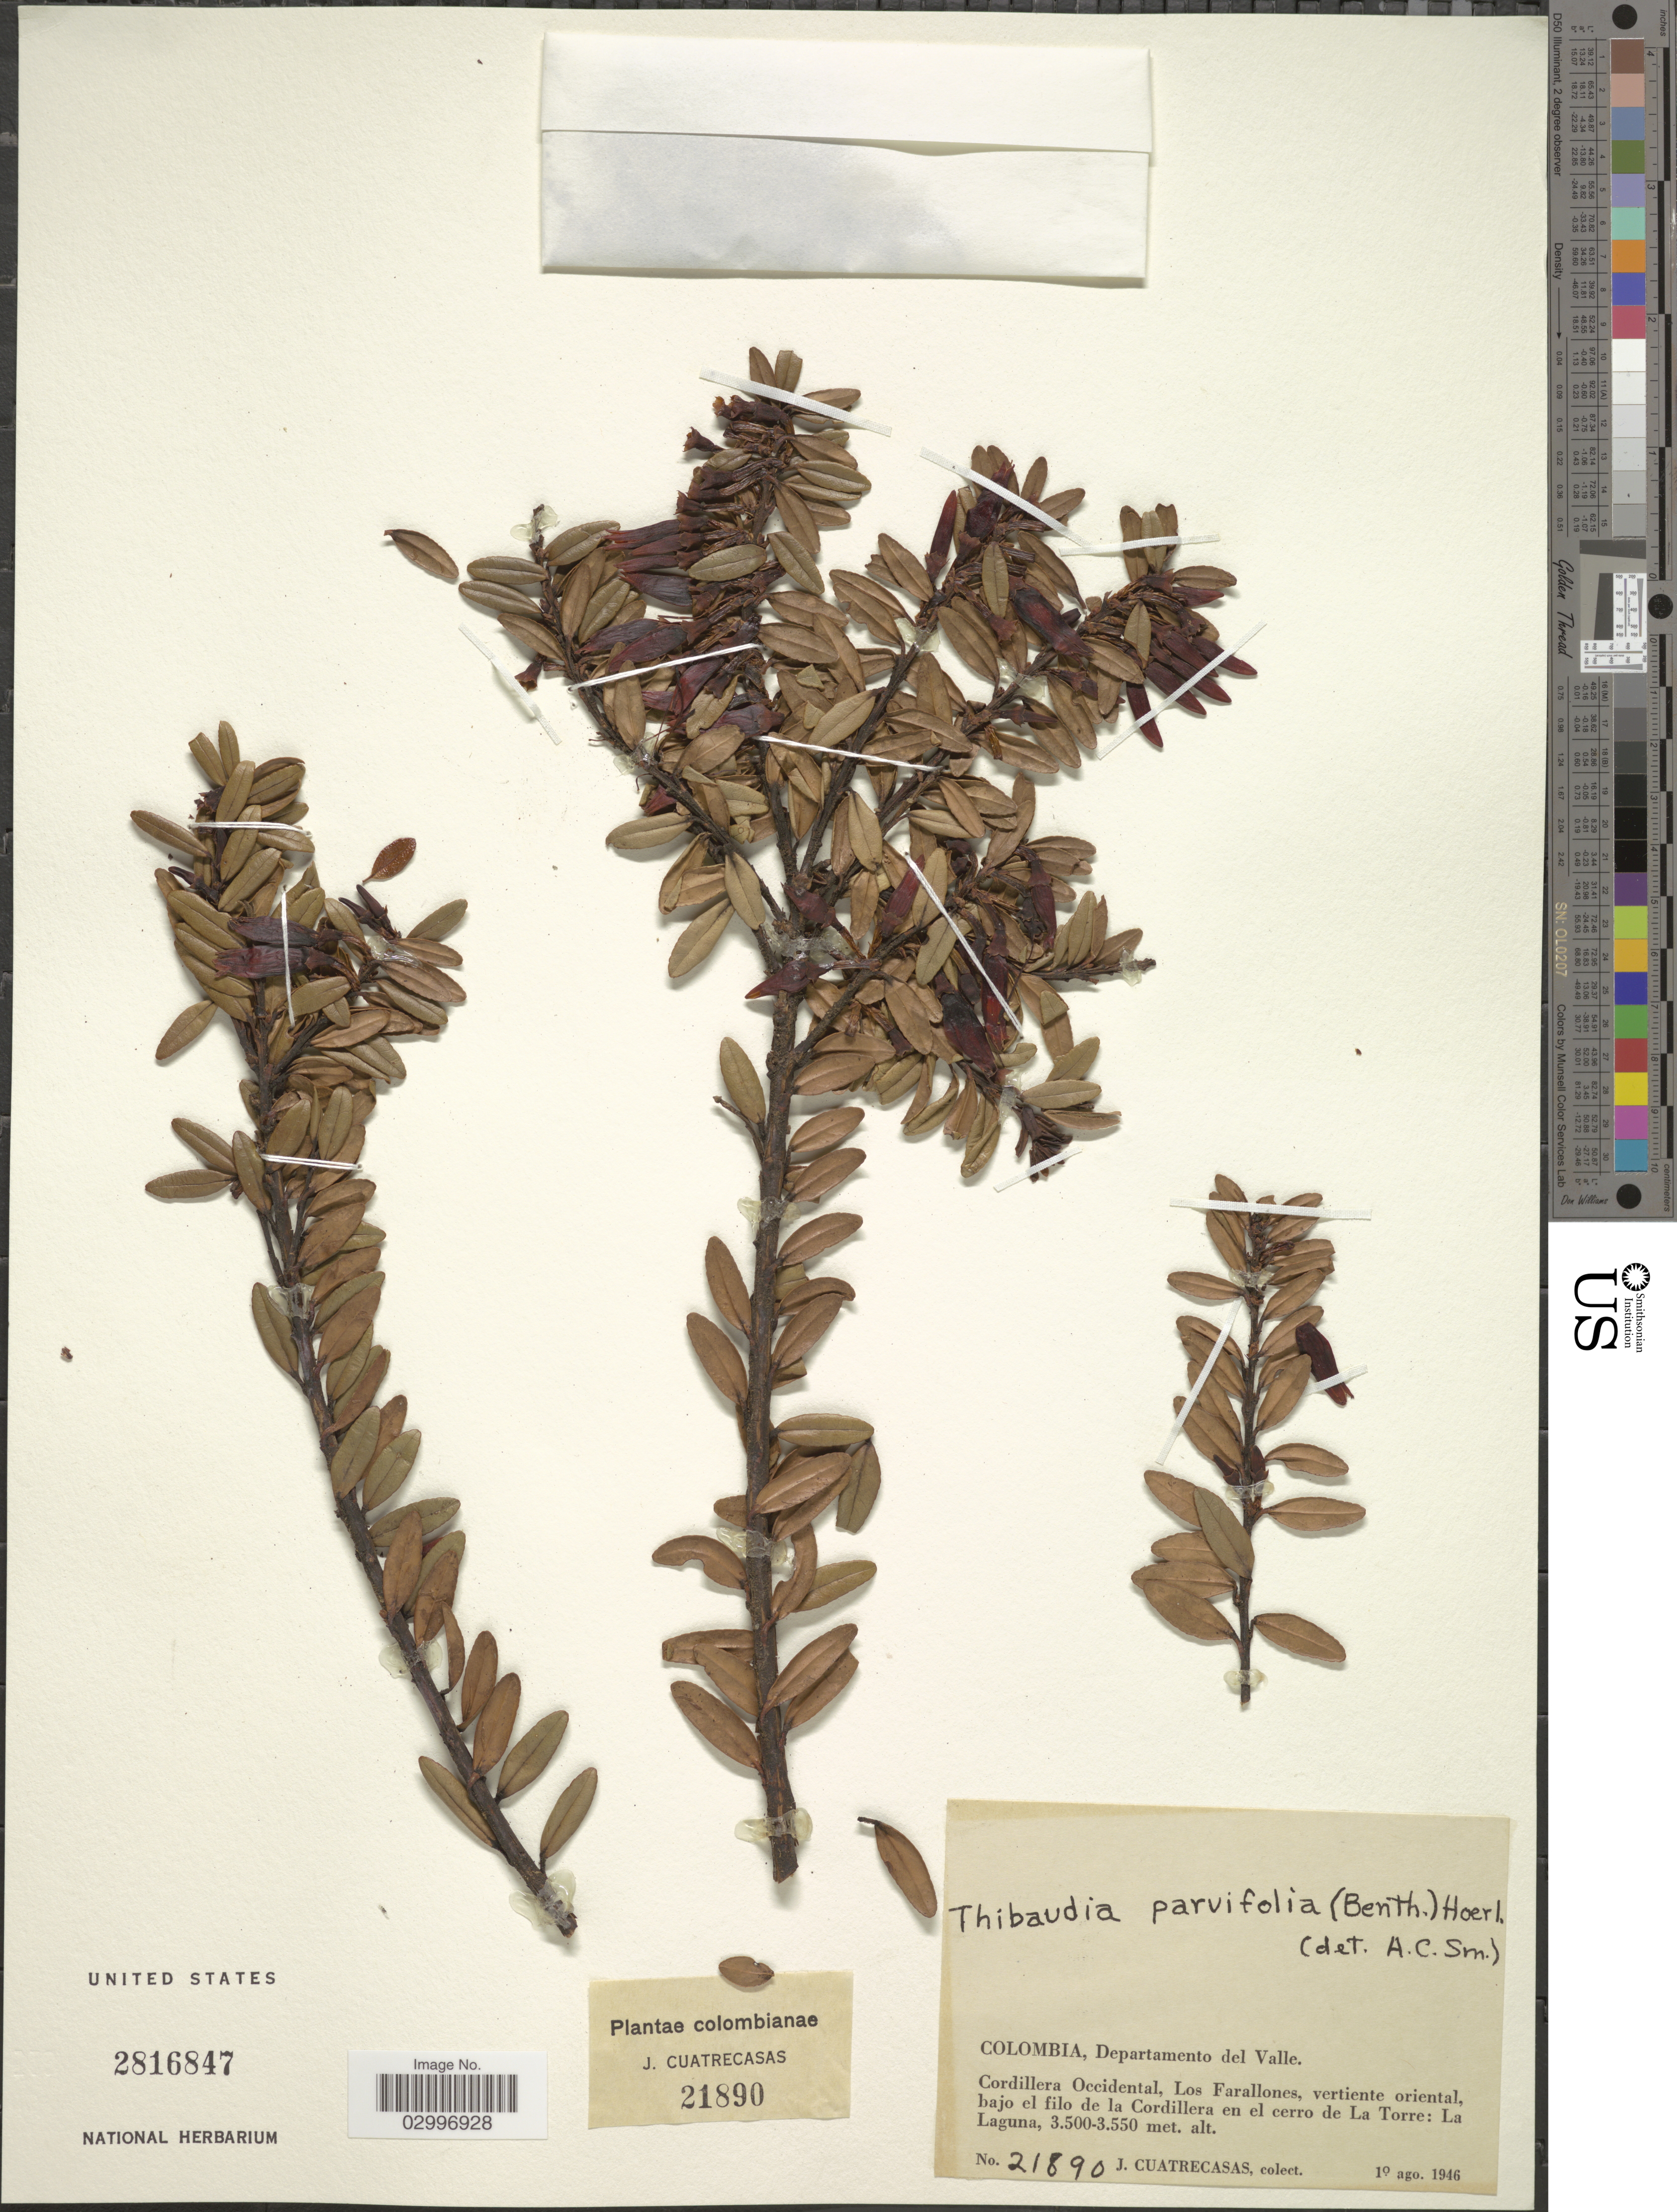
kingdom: Plantae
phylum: Tracheophyta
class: Magnoliopsida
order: Ericales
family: Ericaceae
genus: Thibaudia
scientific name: Thibaudia parvifolia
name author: (Benth.) Hoerold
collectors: J. Cuatrecasas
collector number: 21890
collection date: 1946-08-19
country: Colombia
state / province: Valle del Cauca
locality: Departamento del Valle, Cordillera Occidental, Los Farallones, vertiente oriental, bajo el filo de la Cordillera en el cerro de La Torre: La Laguna.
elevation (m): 3500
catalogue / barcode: US 2816847